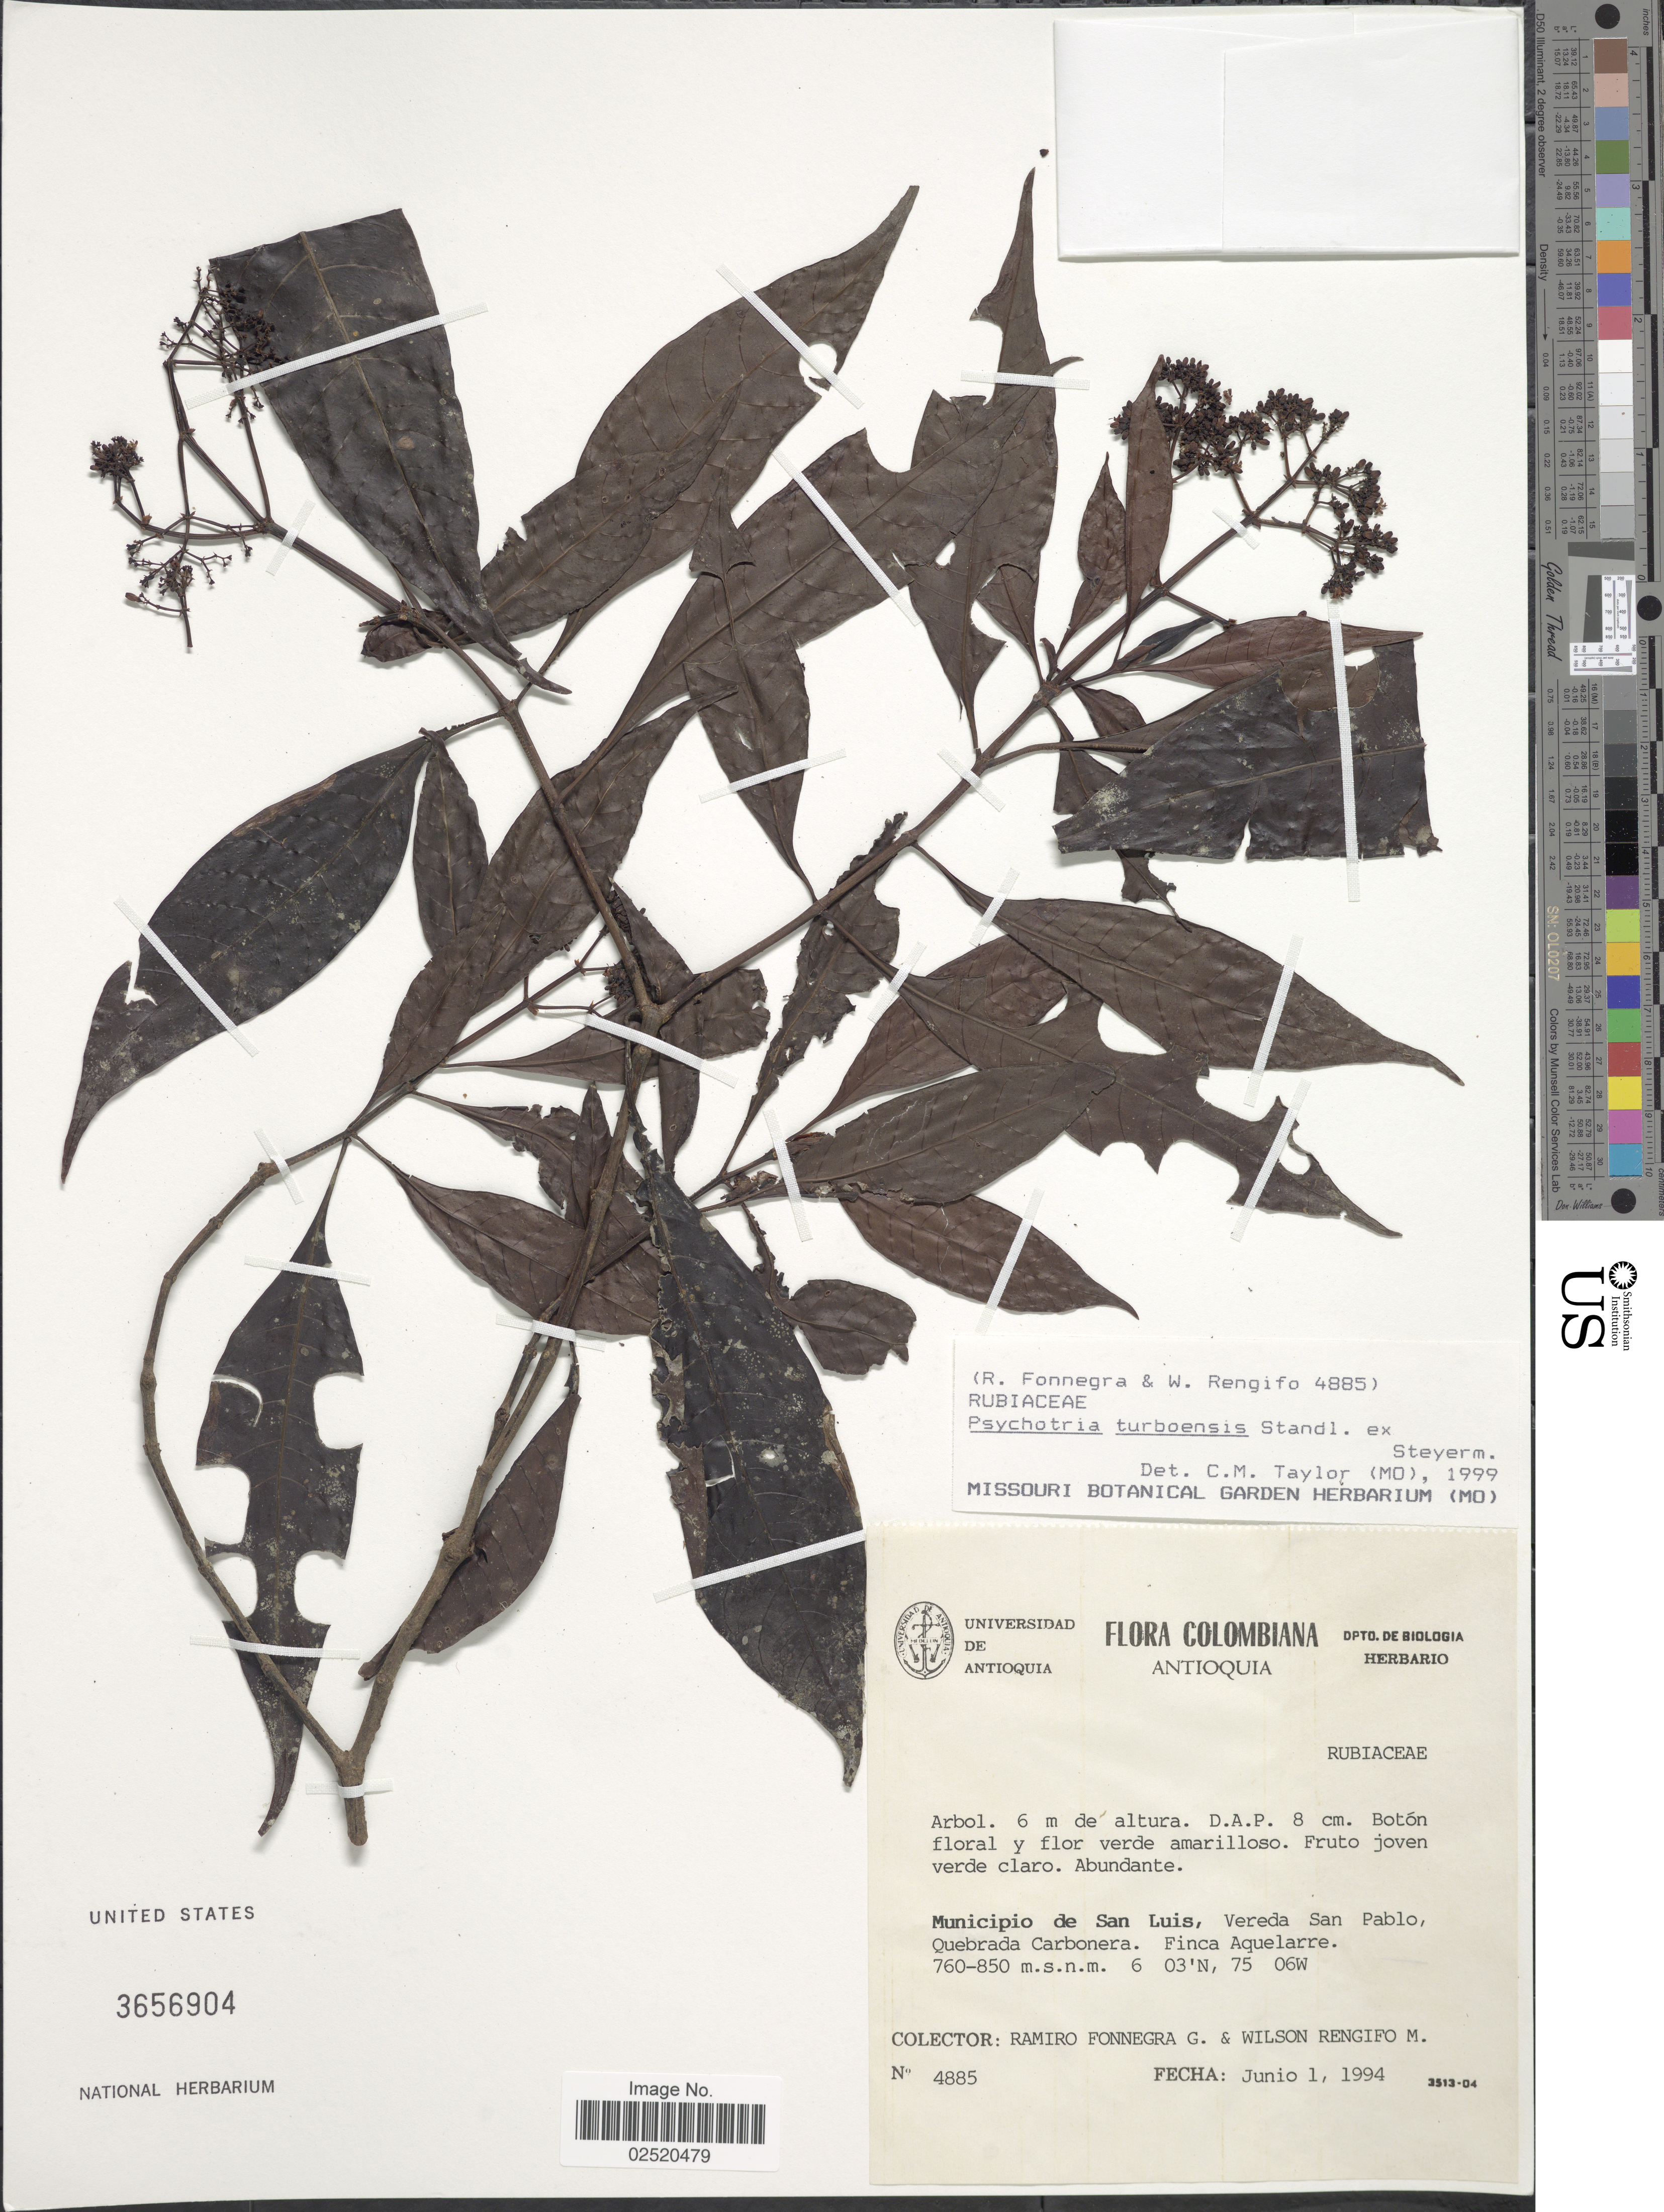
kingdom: Plantae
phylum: Tracheophyta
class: Magnoliopsida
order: Gentianales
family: Rubiaceae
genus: Psychotria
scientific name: Psychotria turboensis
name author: Standl. ex Steyerm.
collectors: R. Fonnegra G. & W. Rengifo M.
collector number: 4885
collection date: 1994-06-01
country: Colombia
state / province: Antioquia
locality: Municipio de San Luis, Vereda San Pablo, Quebrada Carbonera. Finca Aquelarre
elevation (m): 760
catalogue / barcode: US 3656904